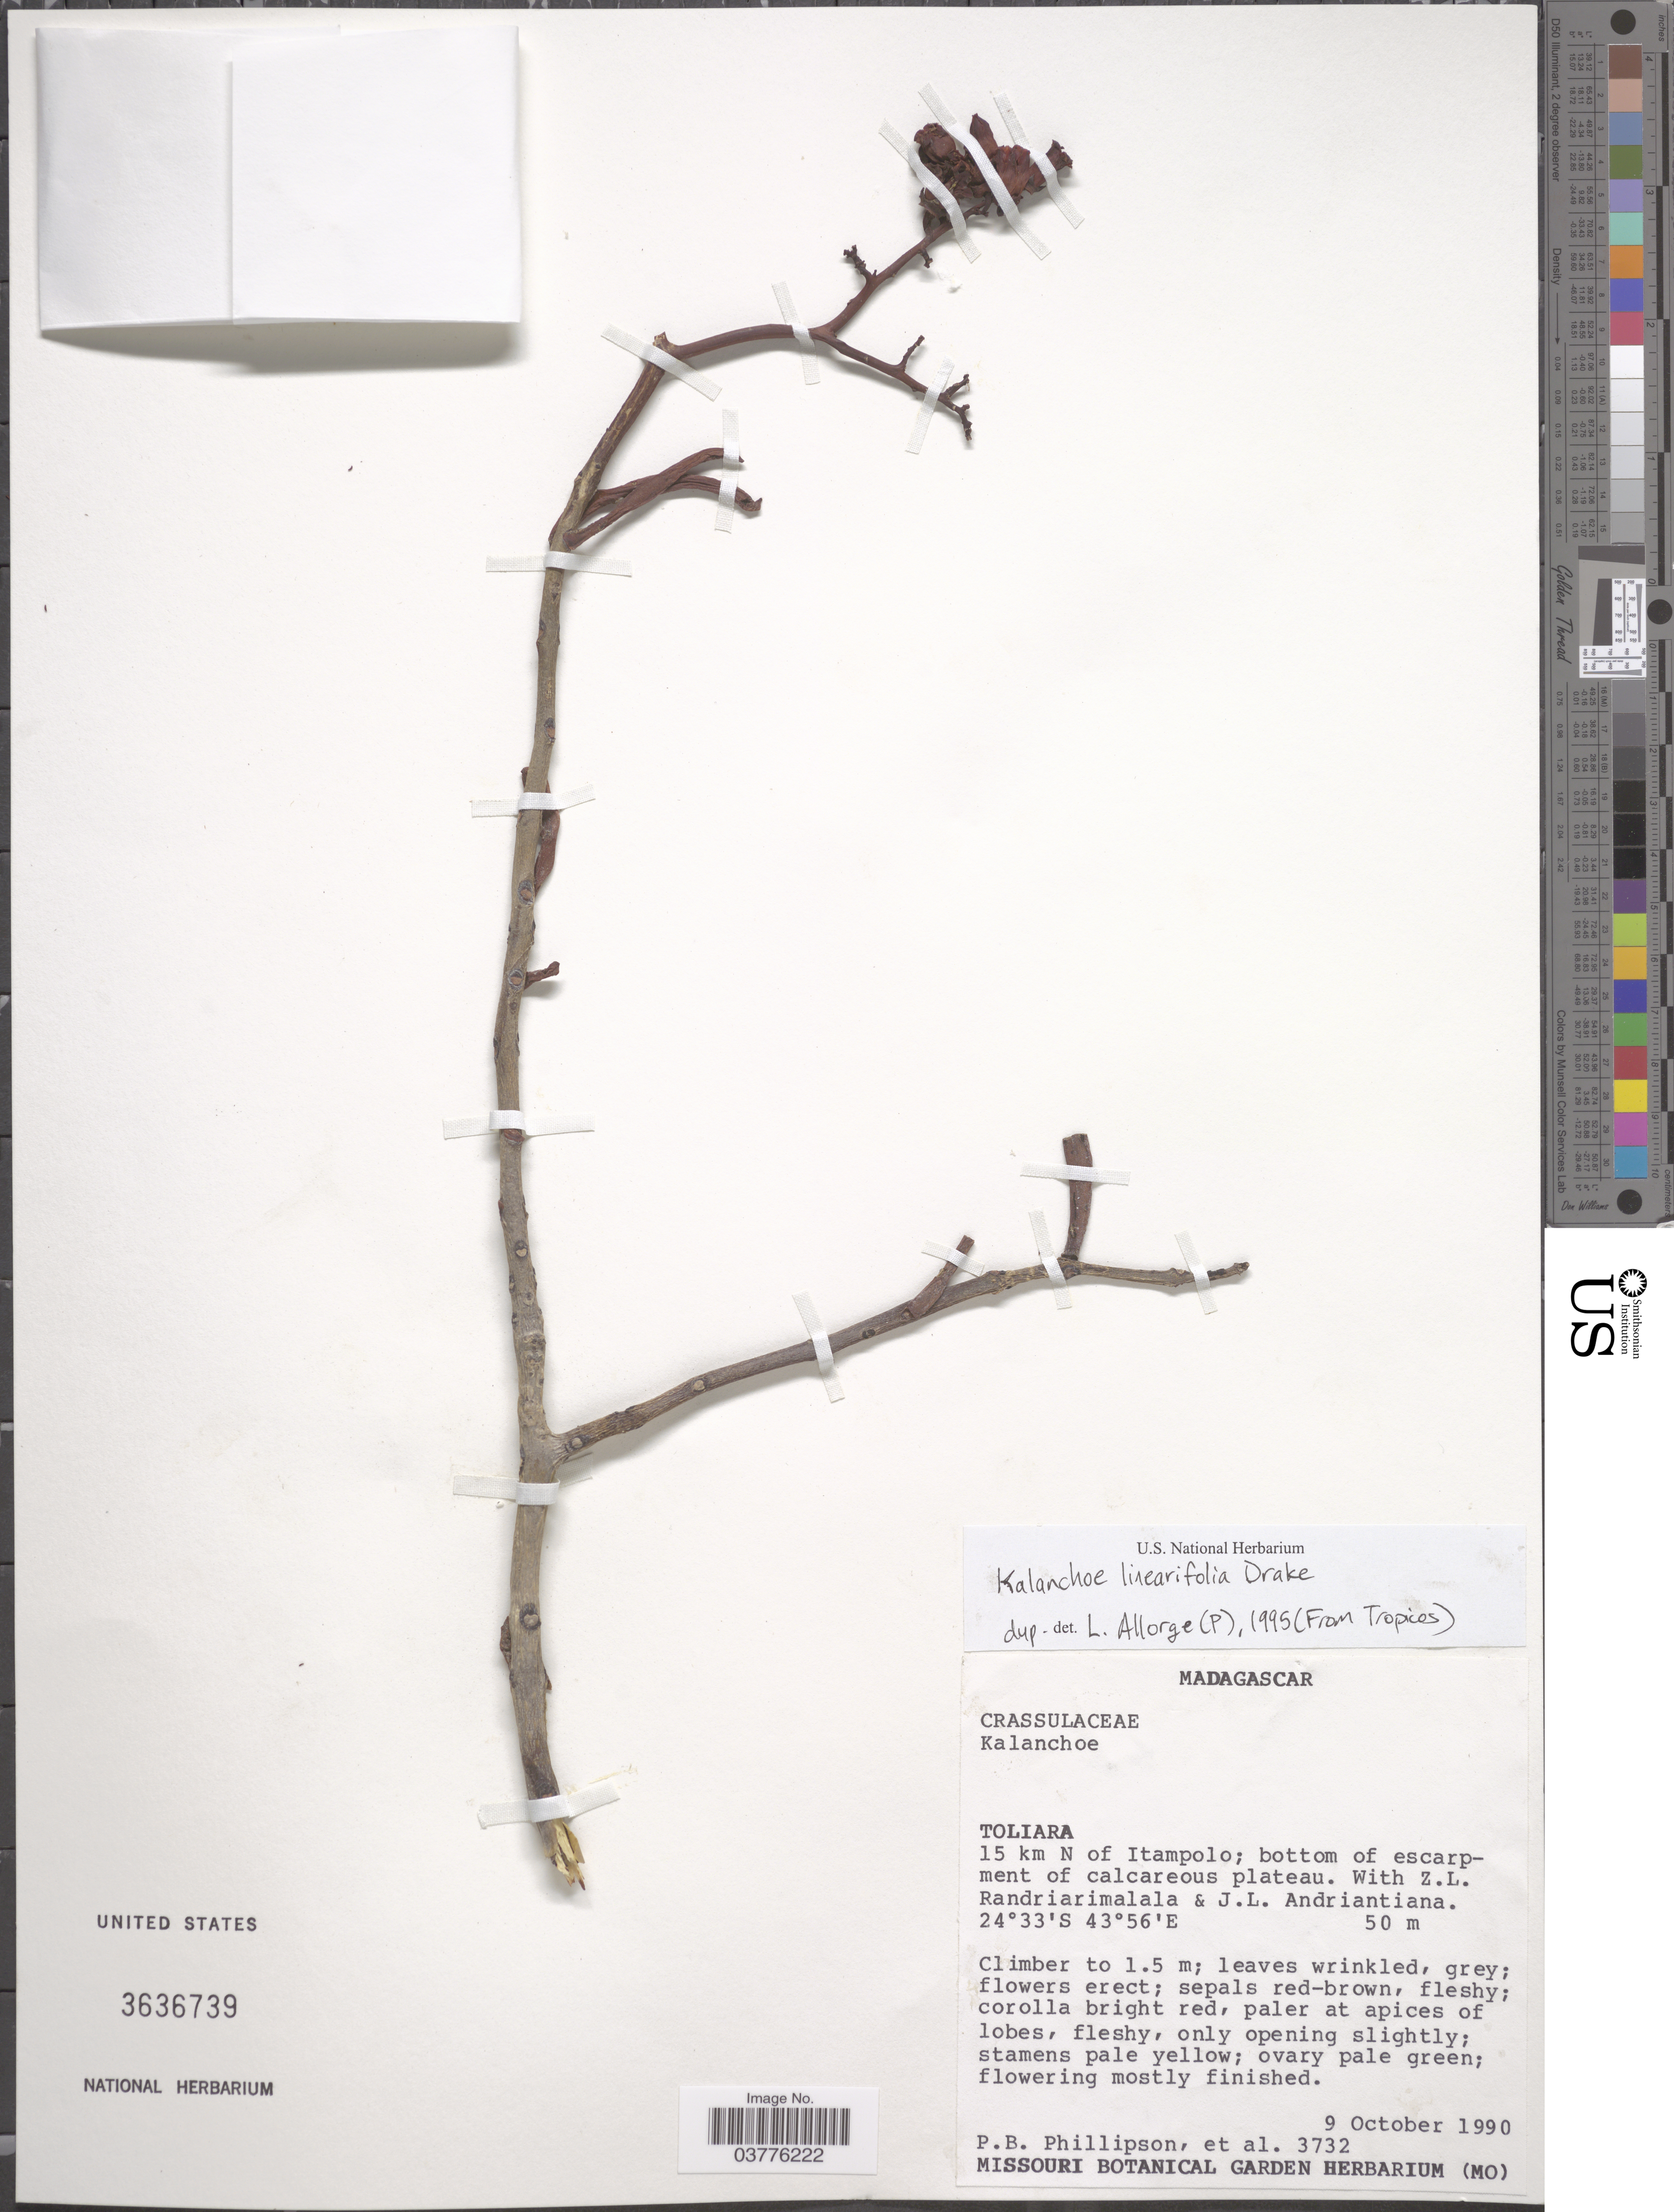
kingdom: Plantae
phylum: Tracheophyta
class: Magnoliopsida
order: Saxifragales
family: Crassulaceae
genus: Kalanchoe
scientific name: Kalanchoe linearifolia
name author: Drake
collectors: P. B. Phillipson, Z. Randriarimalala & J. Andriantiana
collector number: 3732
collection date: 1990-10-09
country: Madagascar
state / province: Atsimo-Andrefana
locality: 15 km N of Itampolo; bottom of escarpment of calcareous plateau.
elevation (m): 50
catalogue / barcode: US 3636739